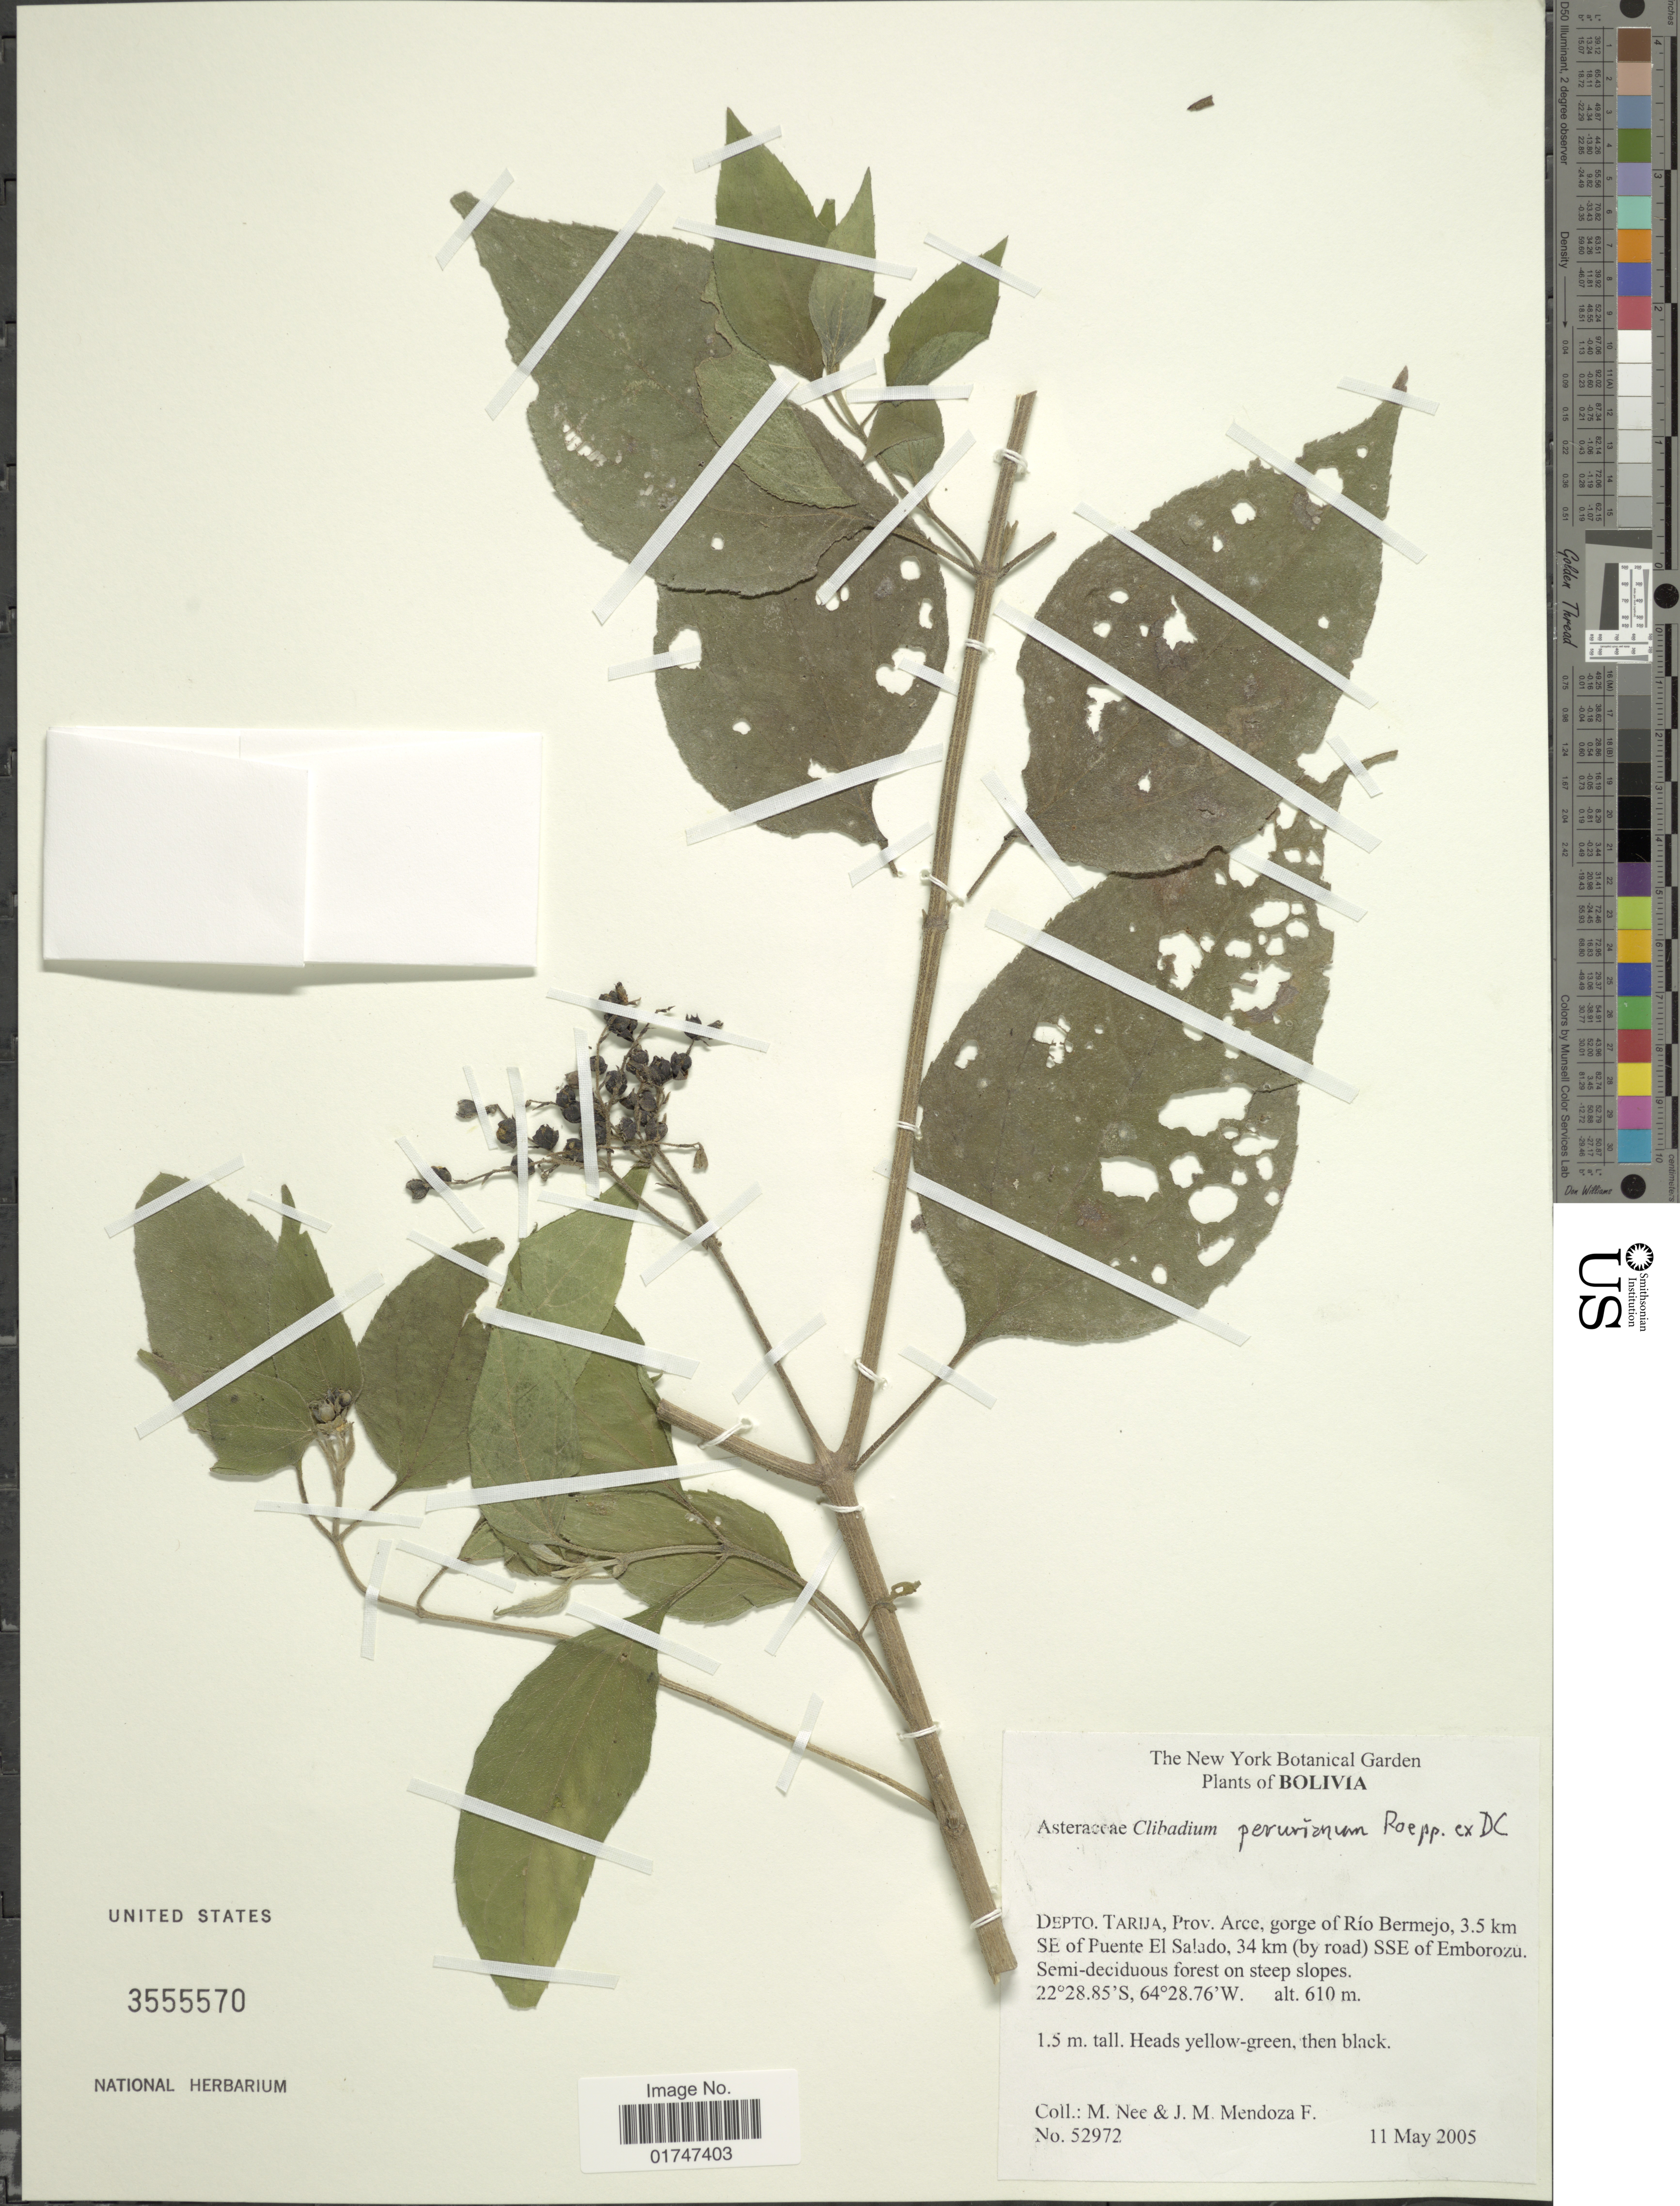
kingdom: Plantae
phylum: Tracheophyta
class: Magnoliopsida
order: Asterales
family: Asteraceae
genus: Ichthyothere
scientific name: Ichthyothere peruviana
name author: Baker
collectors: M. Nee & J. M. Mendoza F.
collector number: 52972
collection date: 2005-05-11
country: Bolivia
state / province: Tarija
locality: Depto. Tarija, Prov. Arce, gorge of Río Bermejo, 3.5 km SE of Puente El Salado, 34 km (by road) SSE of Emborozu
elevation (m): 610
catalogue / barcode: US 3555570